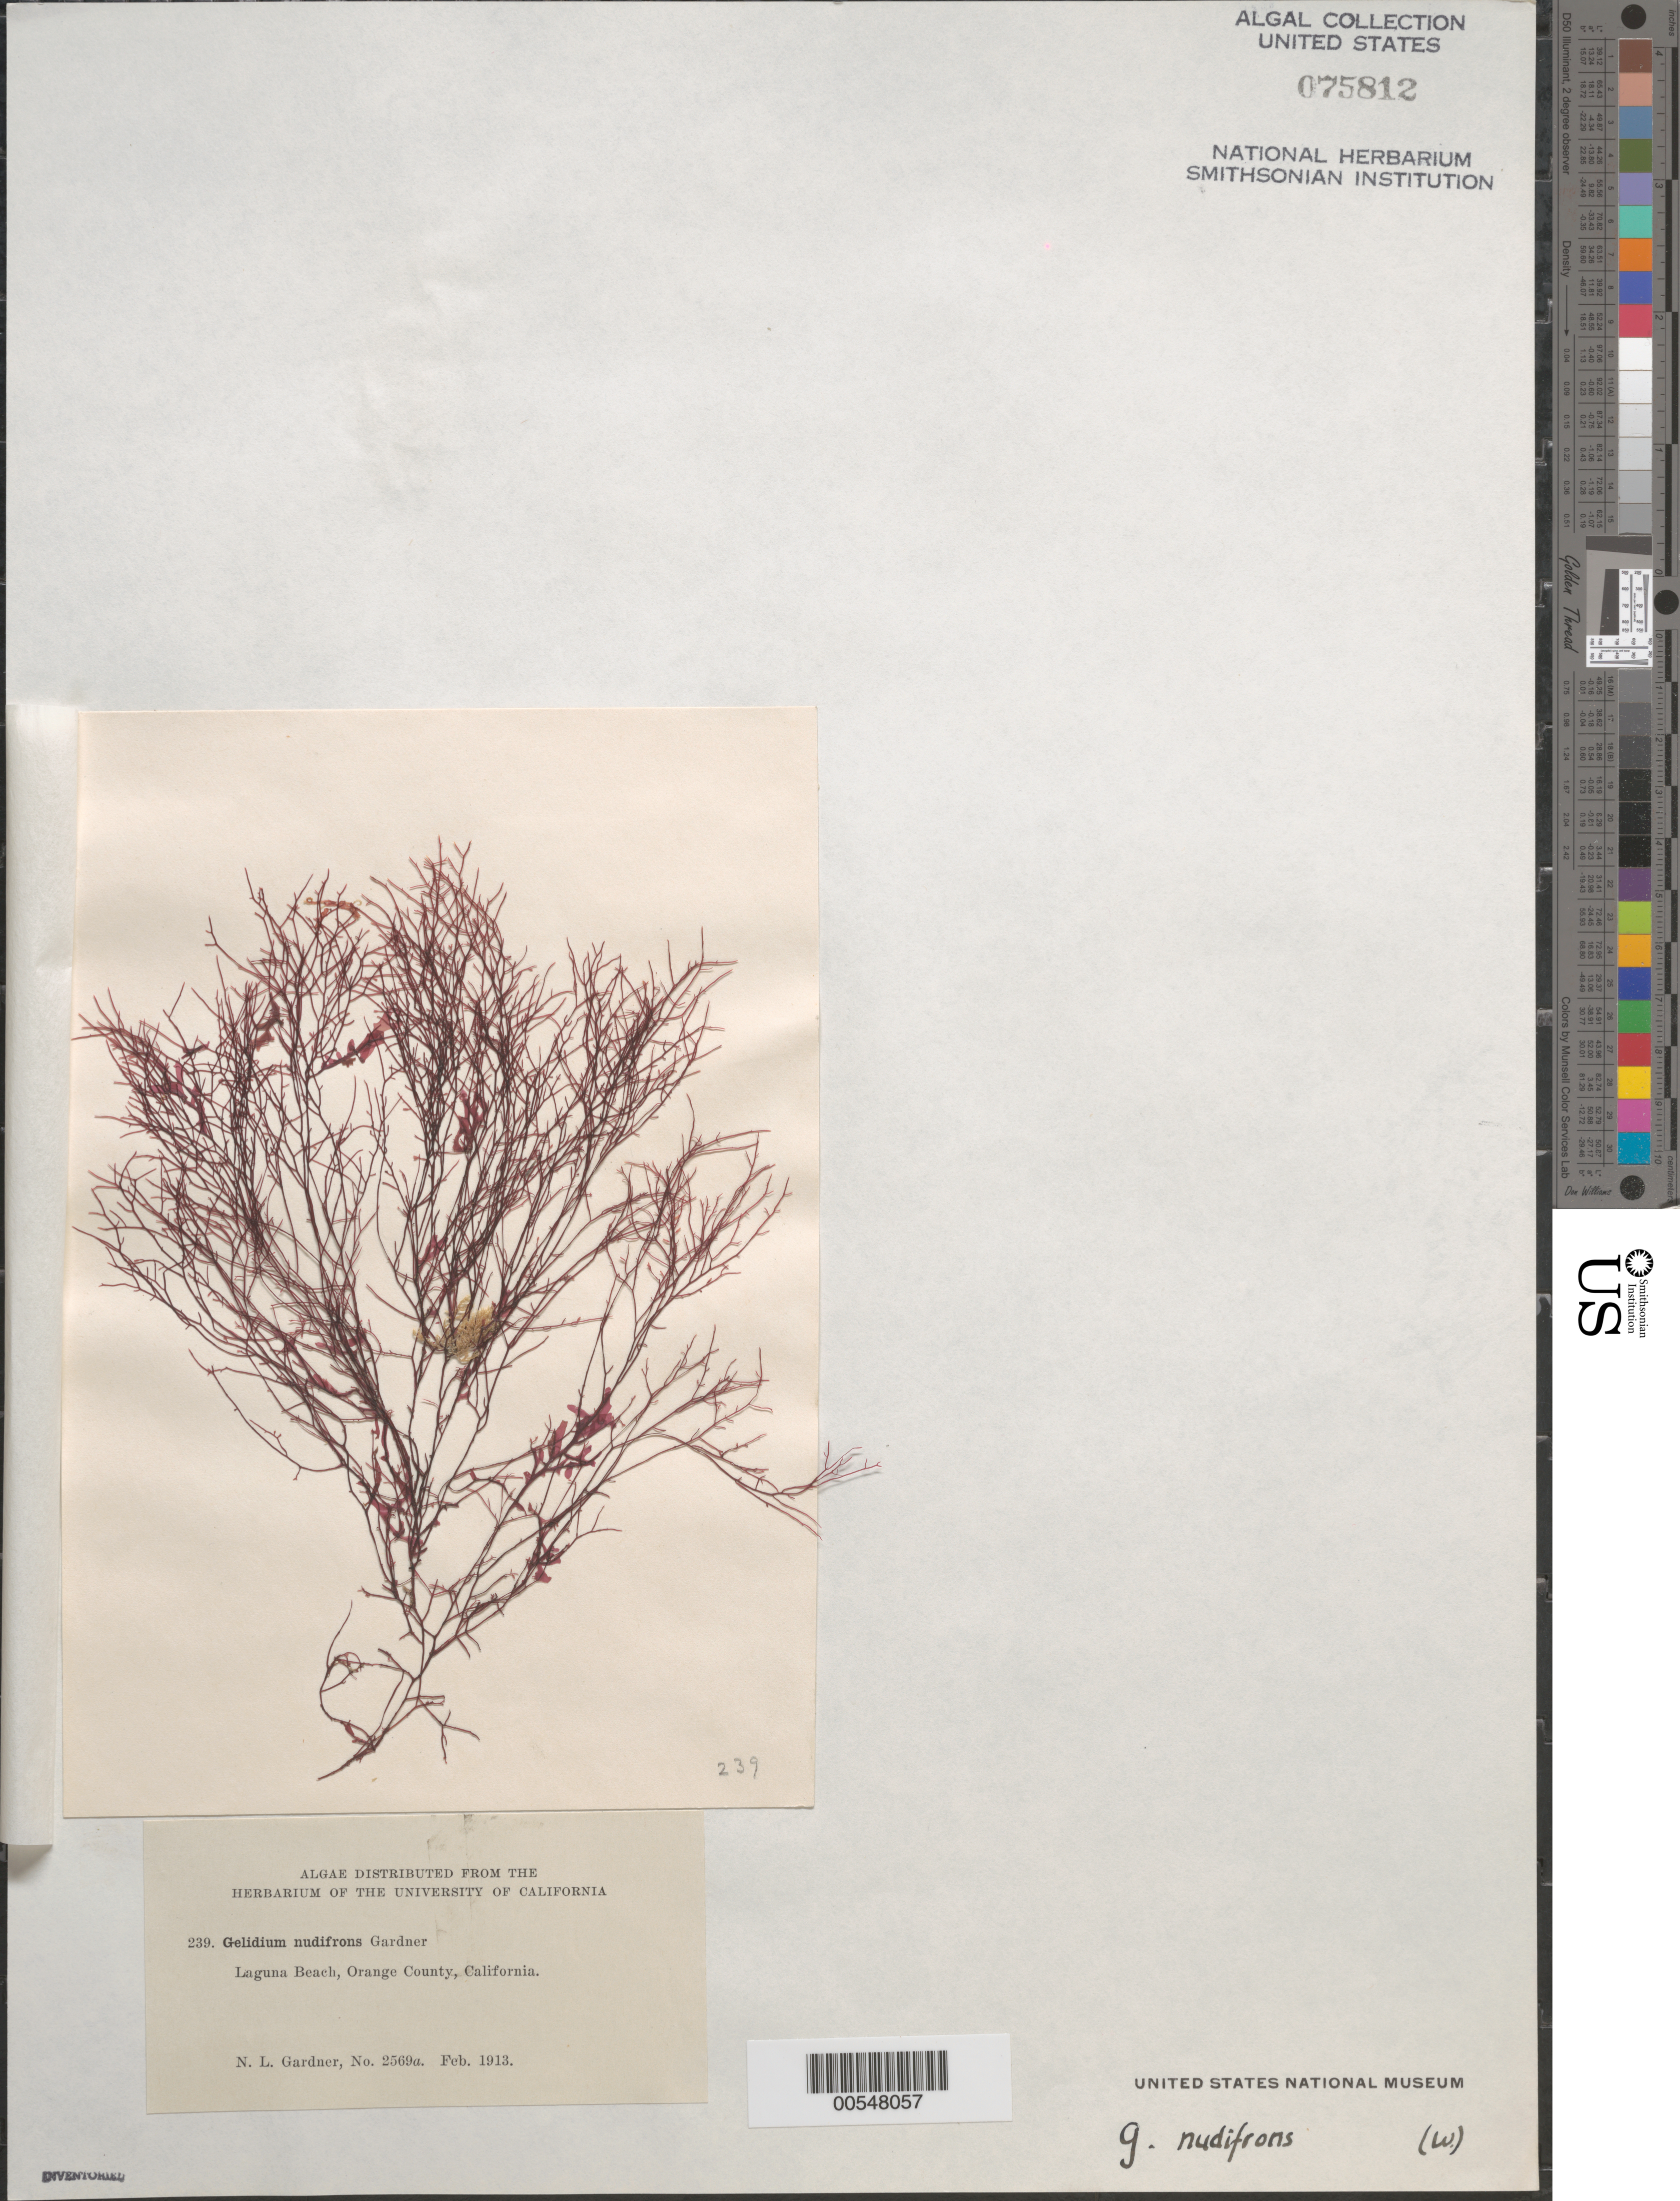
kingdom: Plantae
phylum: Rhodophyta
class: Florideophyceae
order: Gelidiales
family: Gelidiaceae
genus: Gelidium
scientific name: Gelidium nudifrons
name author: N.L. Gardner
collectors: N. Gardner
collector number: NLG 2569a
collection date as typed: Feb 1913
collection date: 1913-02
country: United States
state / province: California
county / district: Orange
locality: Laguna Beach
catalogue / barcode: US 75812